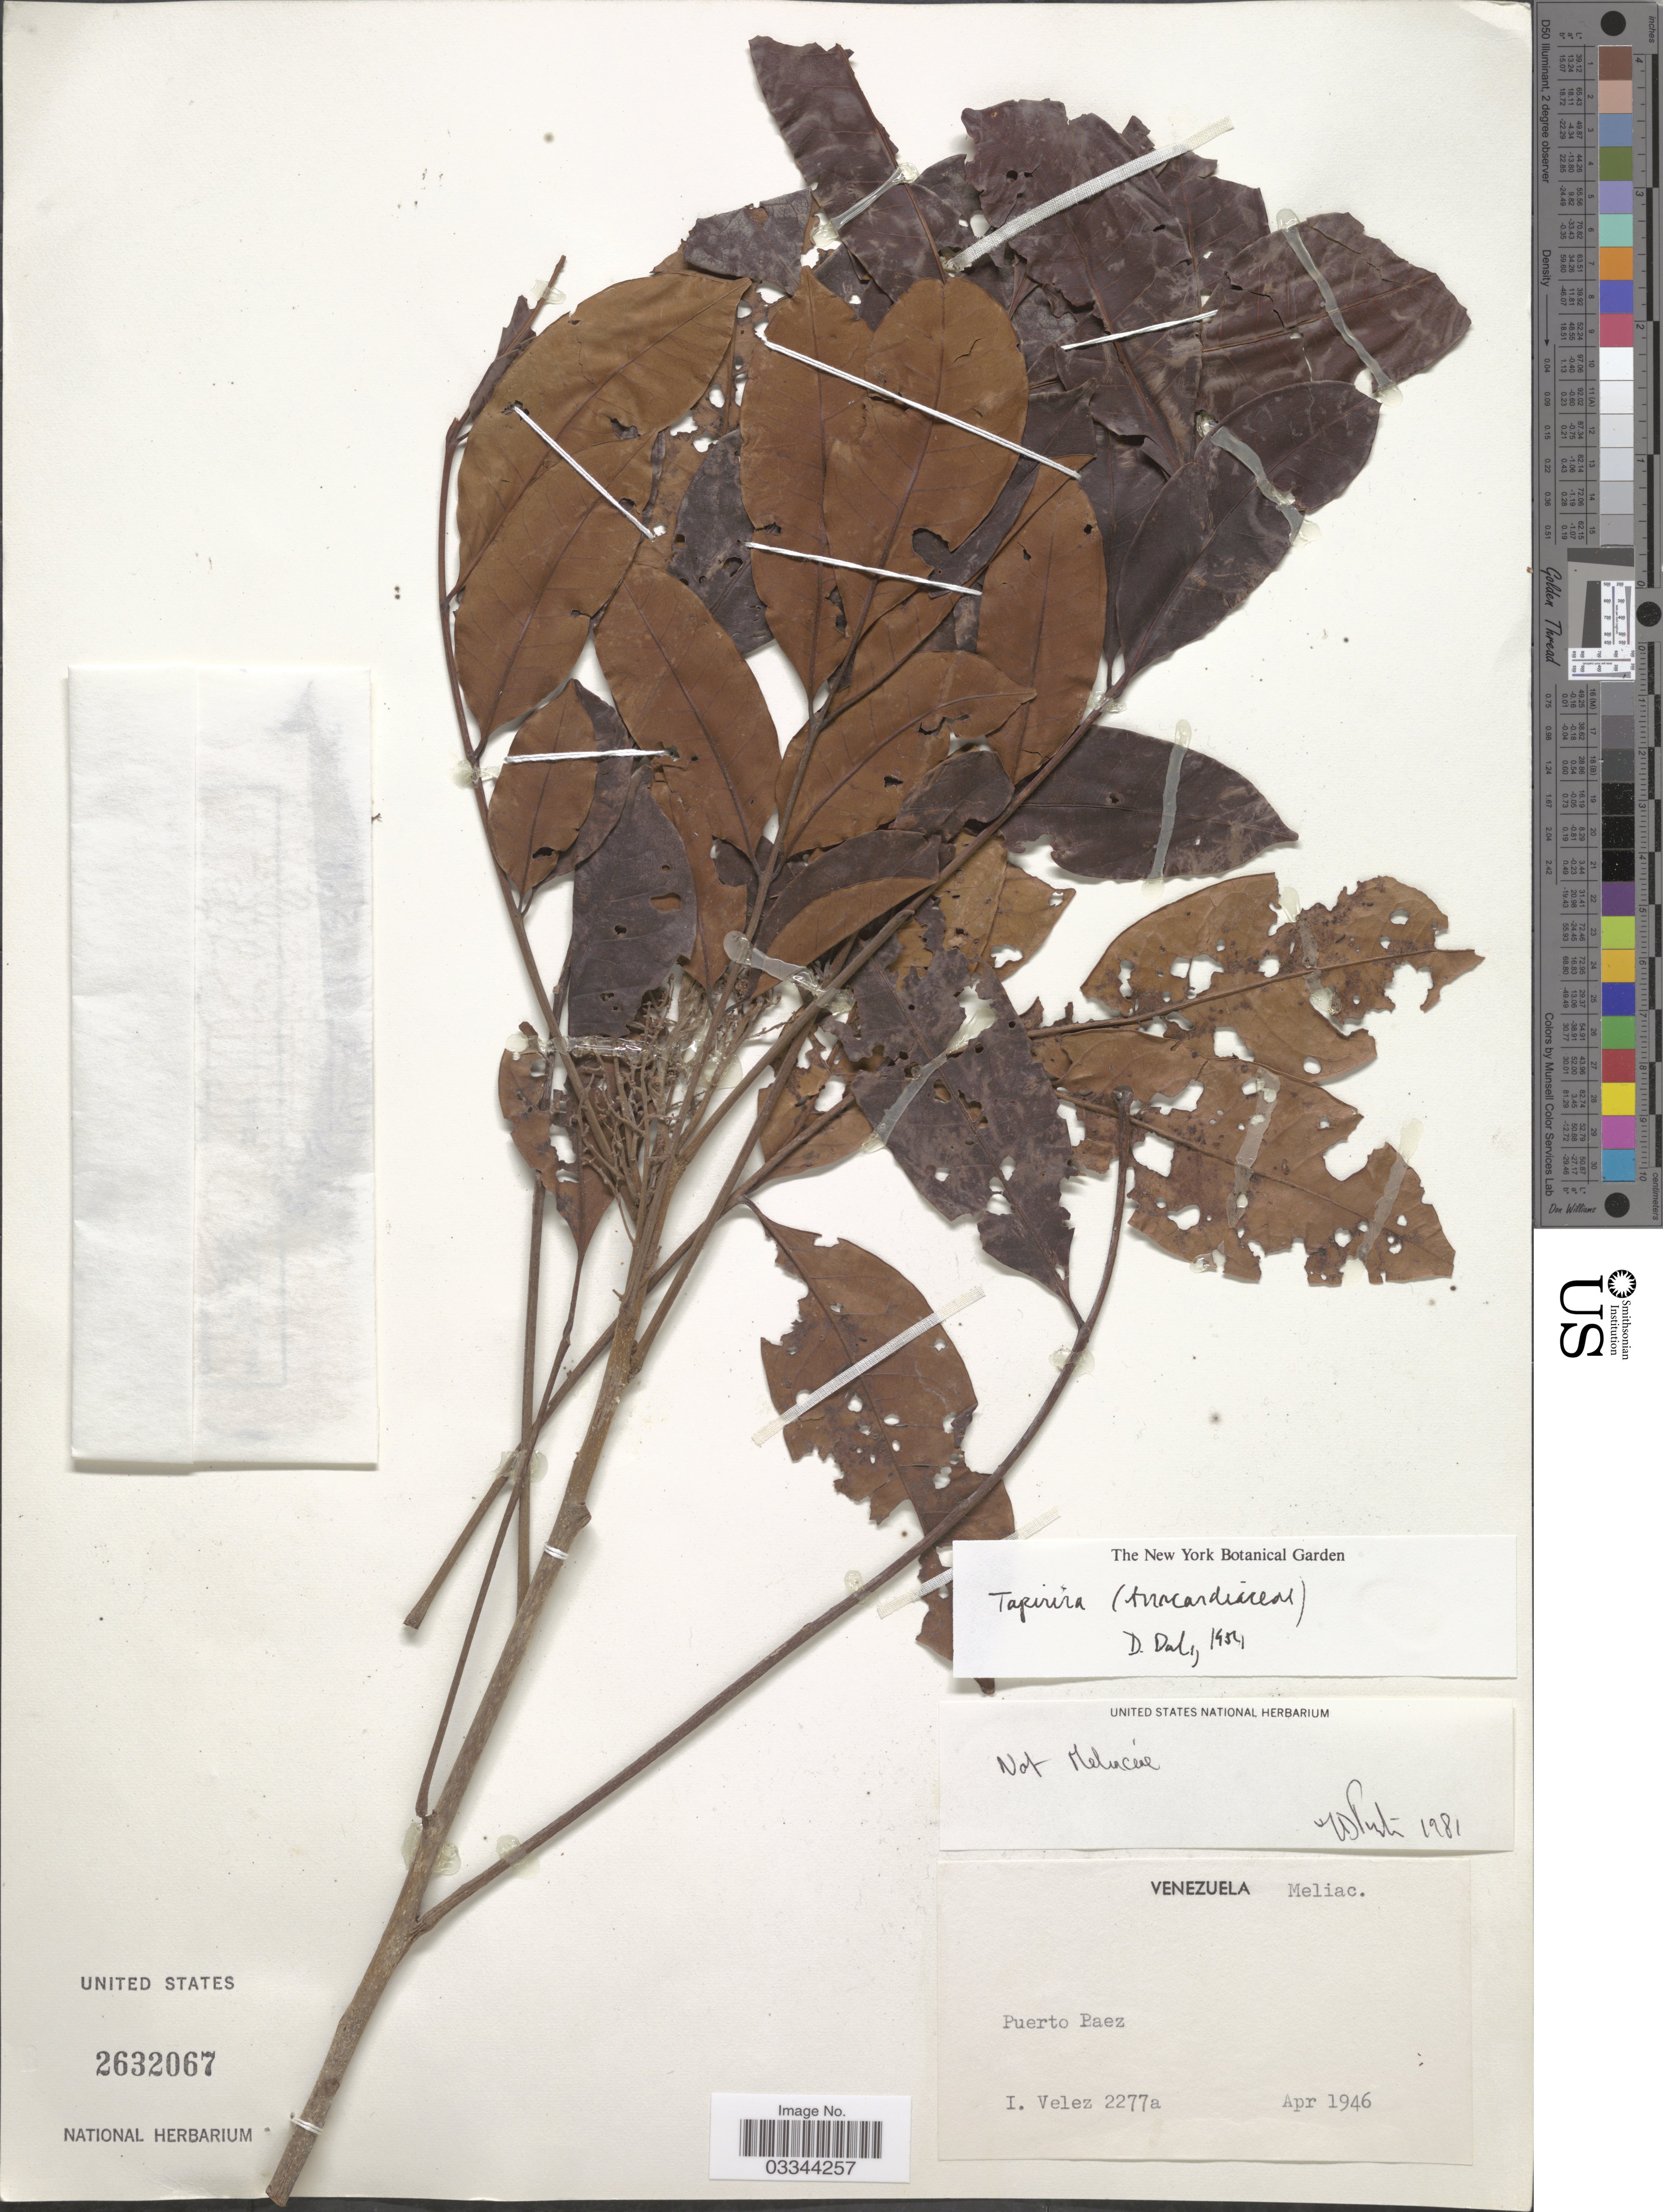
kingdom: Plantae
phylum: Tracheophyta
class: Magnoliopsida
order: Sapindales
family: Anacardiaceae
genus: Tapirira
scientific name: Tapirira sp.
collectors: I. Velez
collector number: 2277a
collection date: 1946-04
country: Venezuela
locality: Puerto Paez.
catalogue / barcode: US 2632067